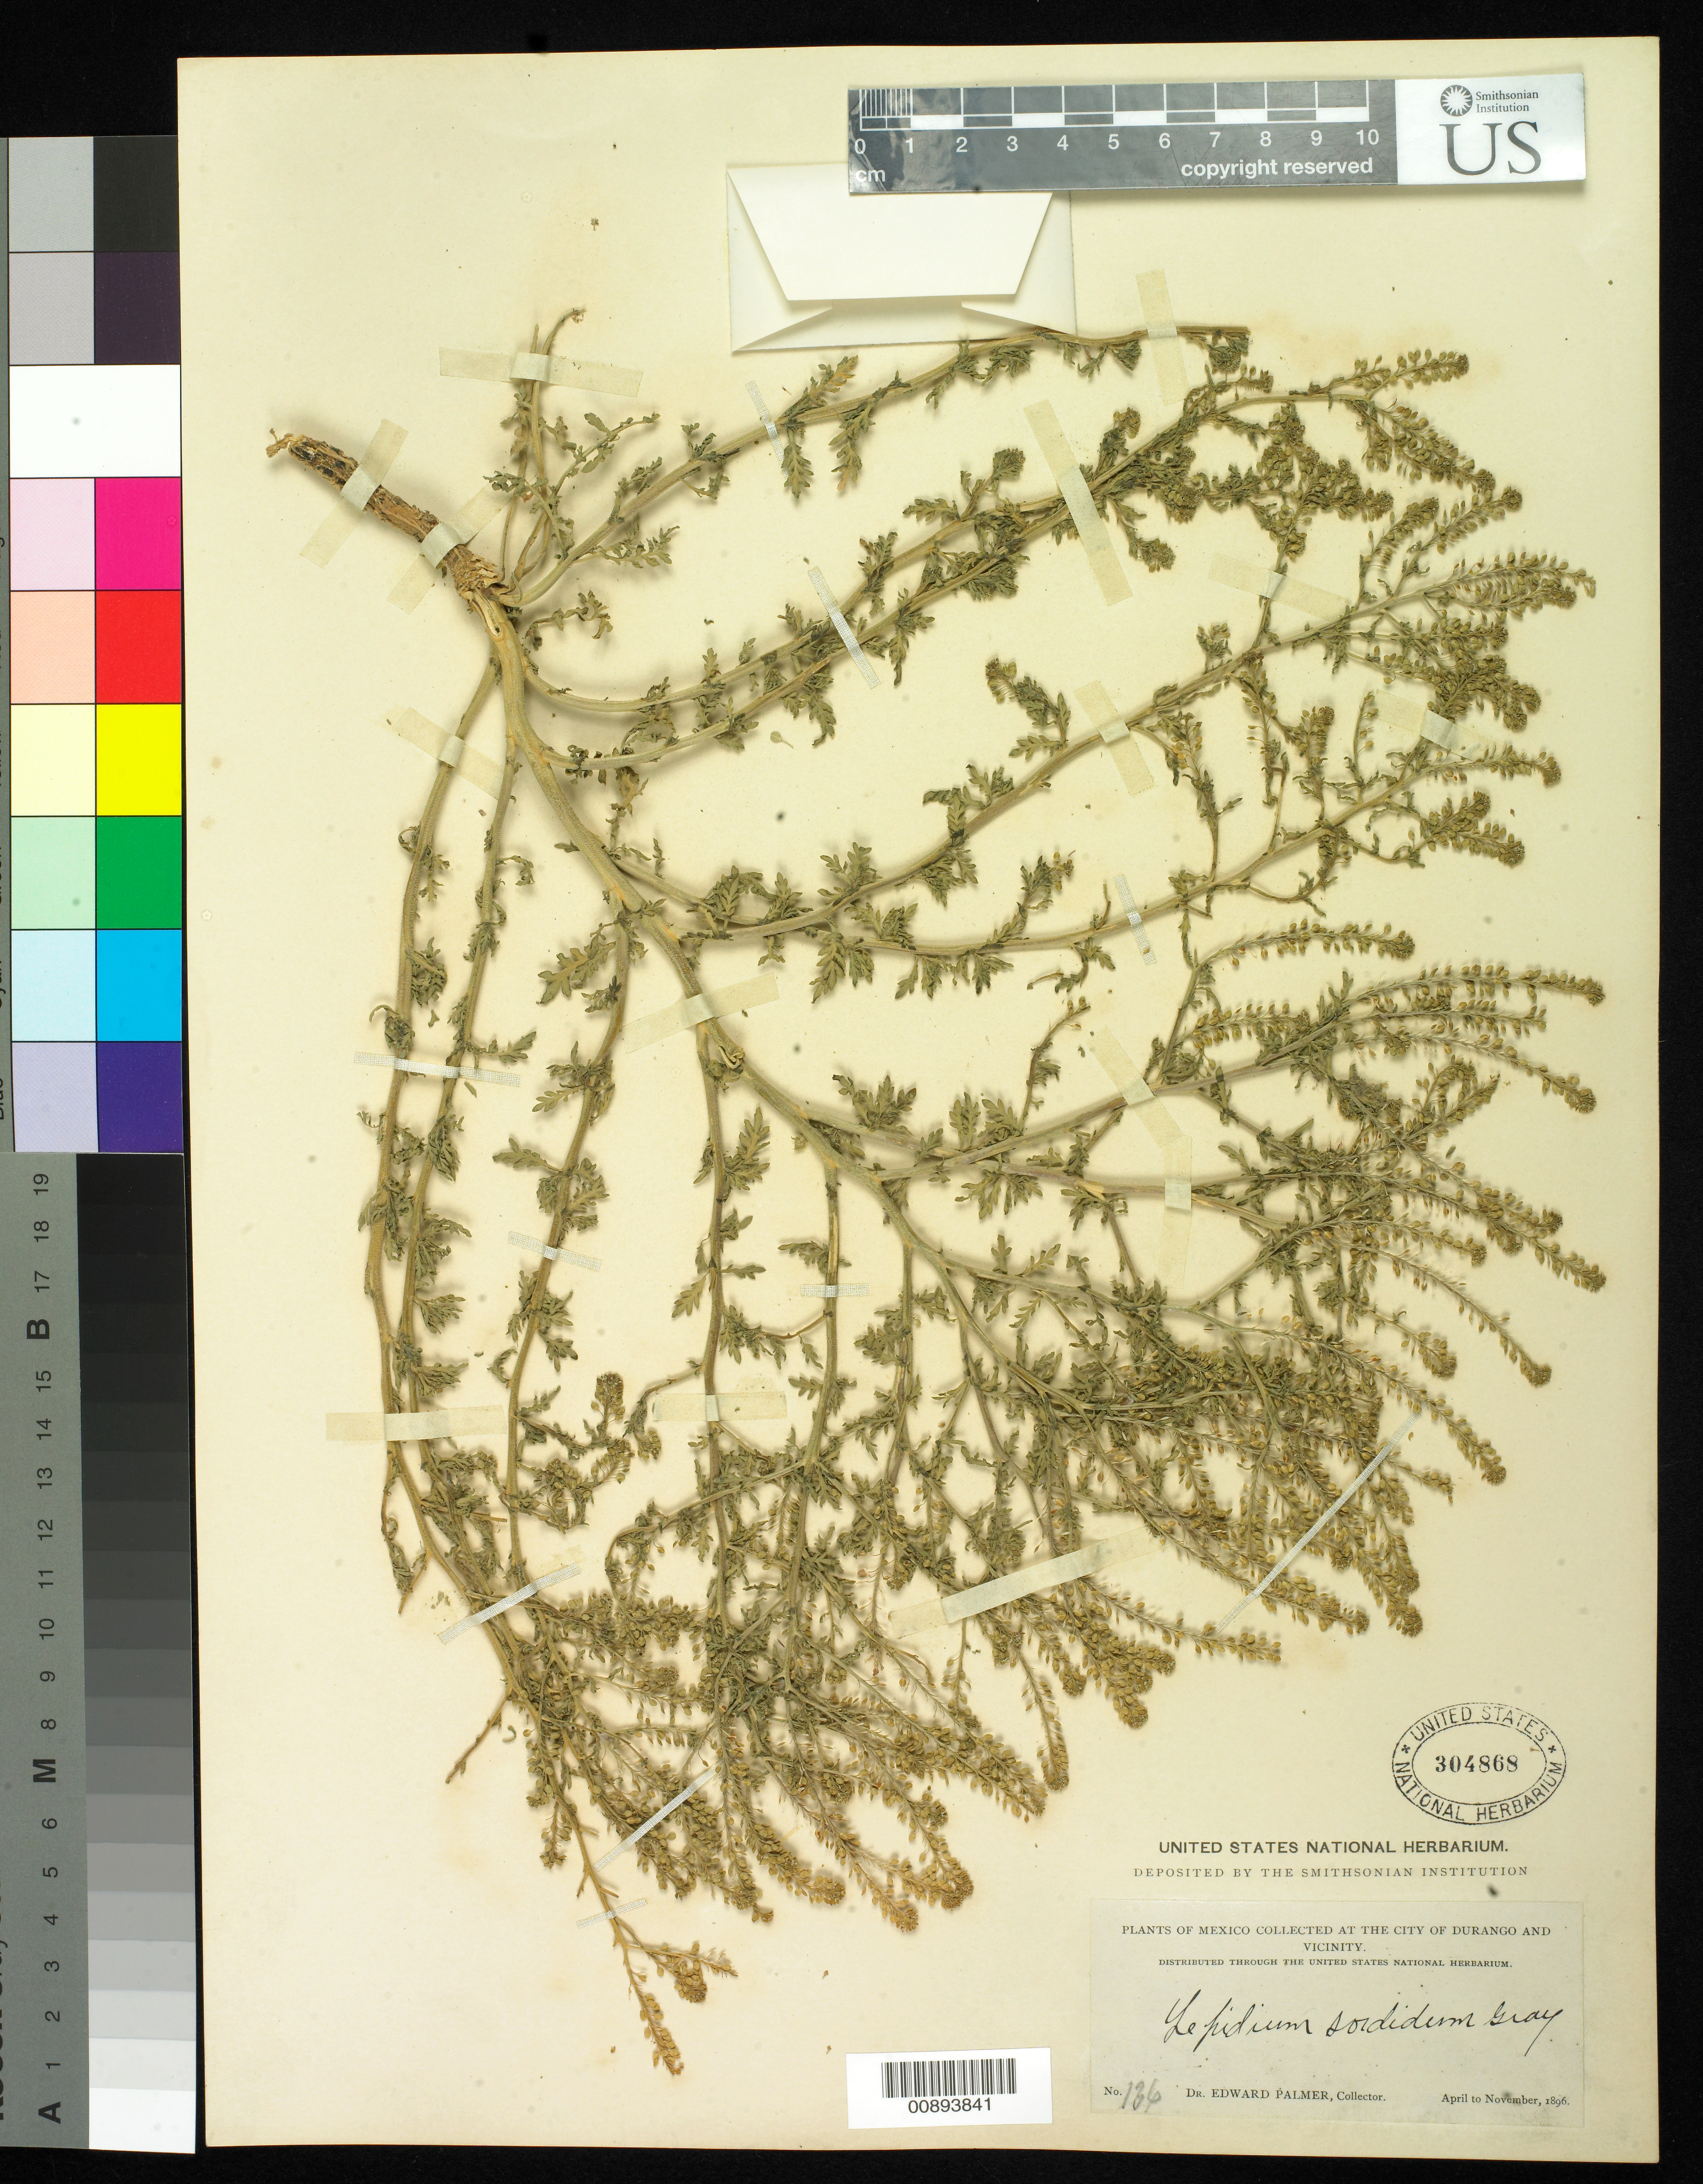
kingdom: Plantae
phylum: Tracheophyta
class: Magnoliopsida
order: Brassicales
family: Brassicaceae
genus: Lepidium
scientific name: Lepidium sordidum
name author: A. Gray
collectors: E. Palmer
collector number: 136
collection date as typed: Apr 1896 to -- Nov 1896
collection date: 1896-04/1896-11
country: Mexico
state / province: Durango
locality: City of Durango and vicinity.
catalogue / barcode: US 304868